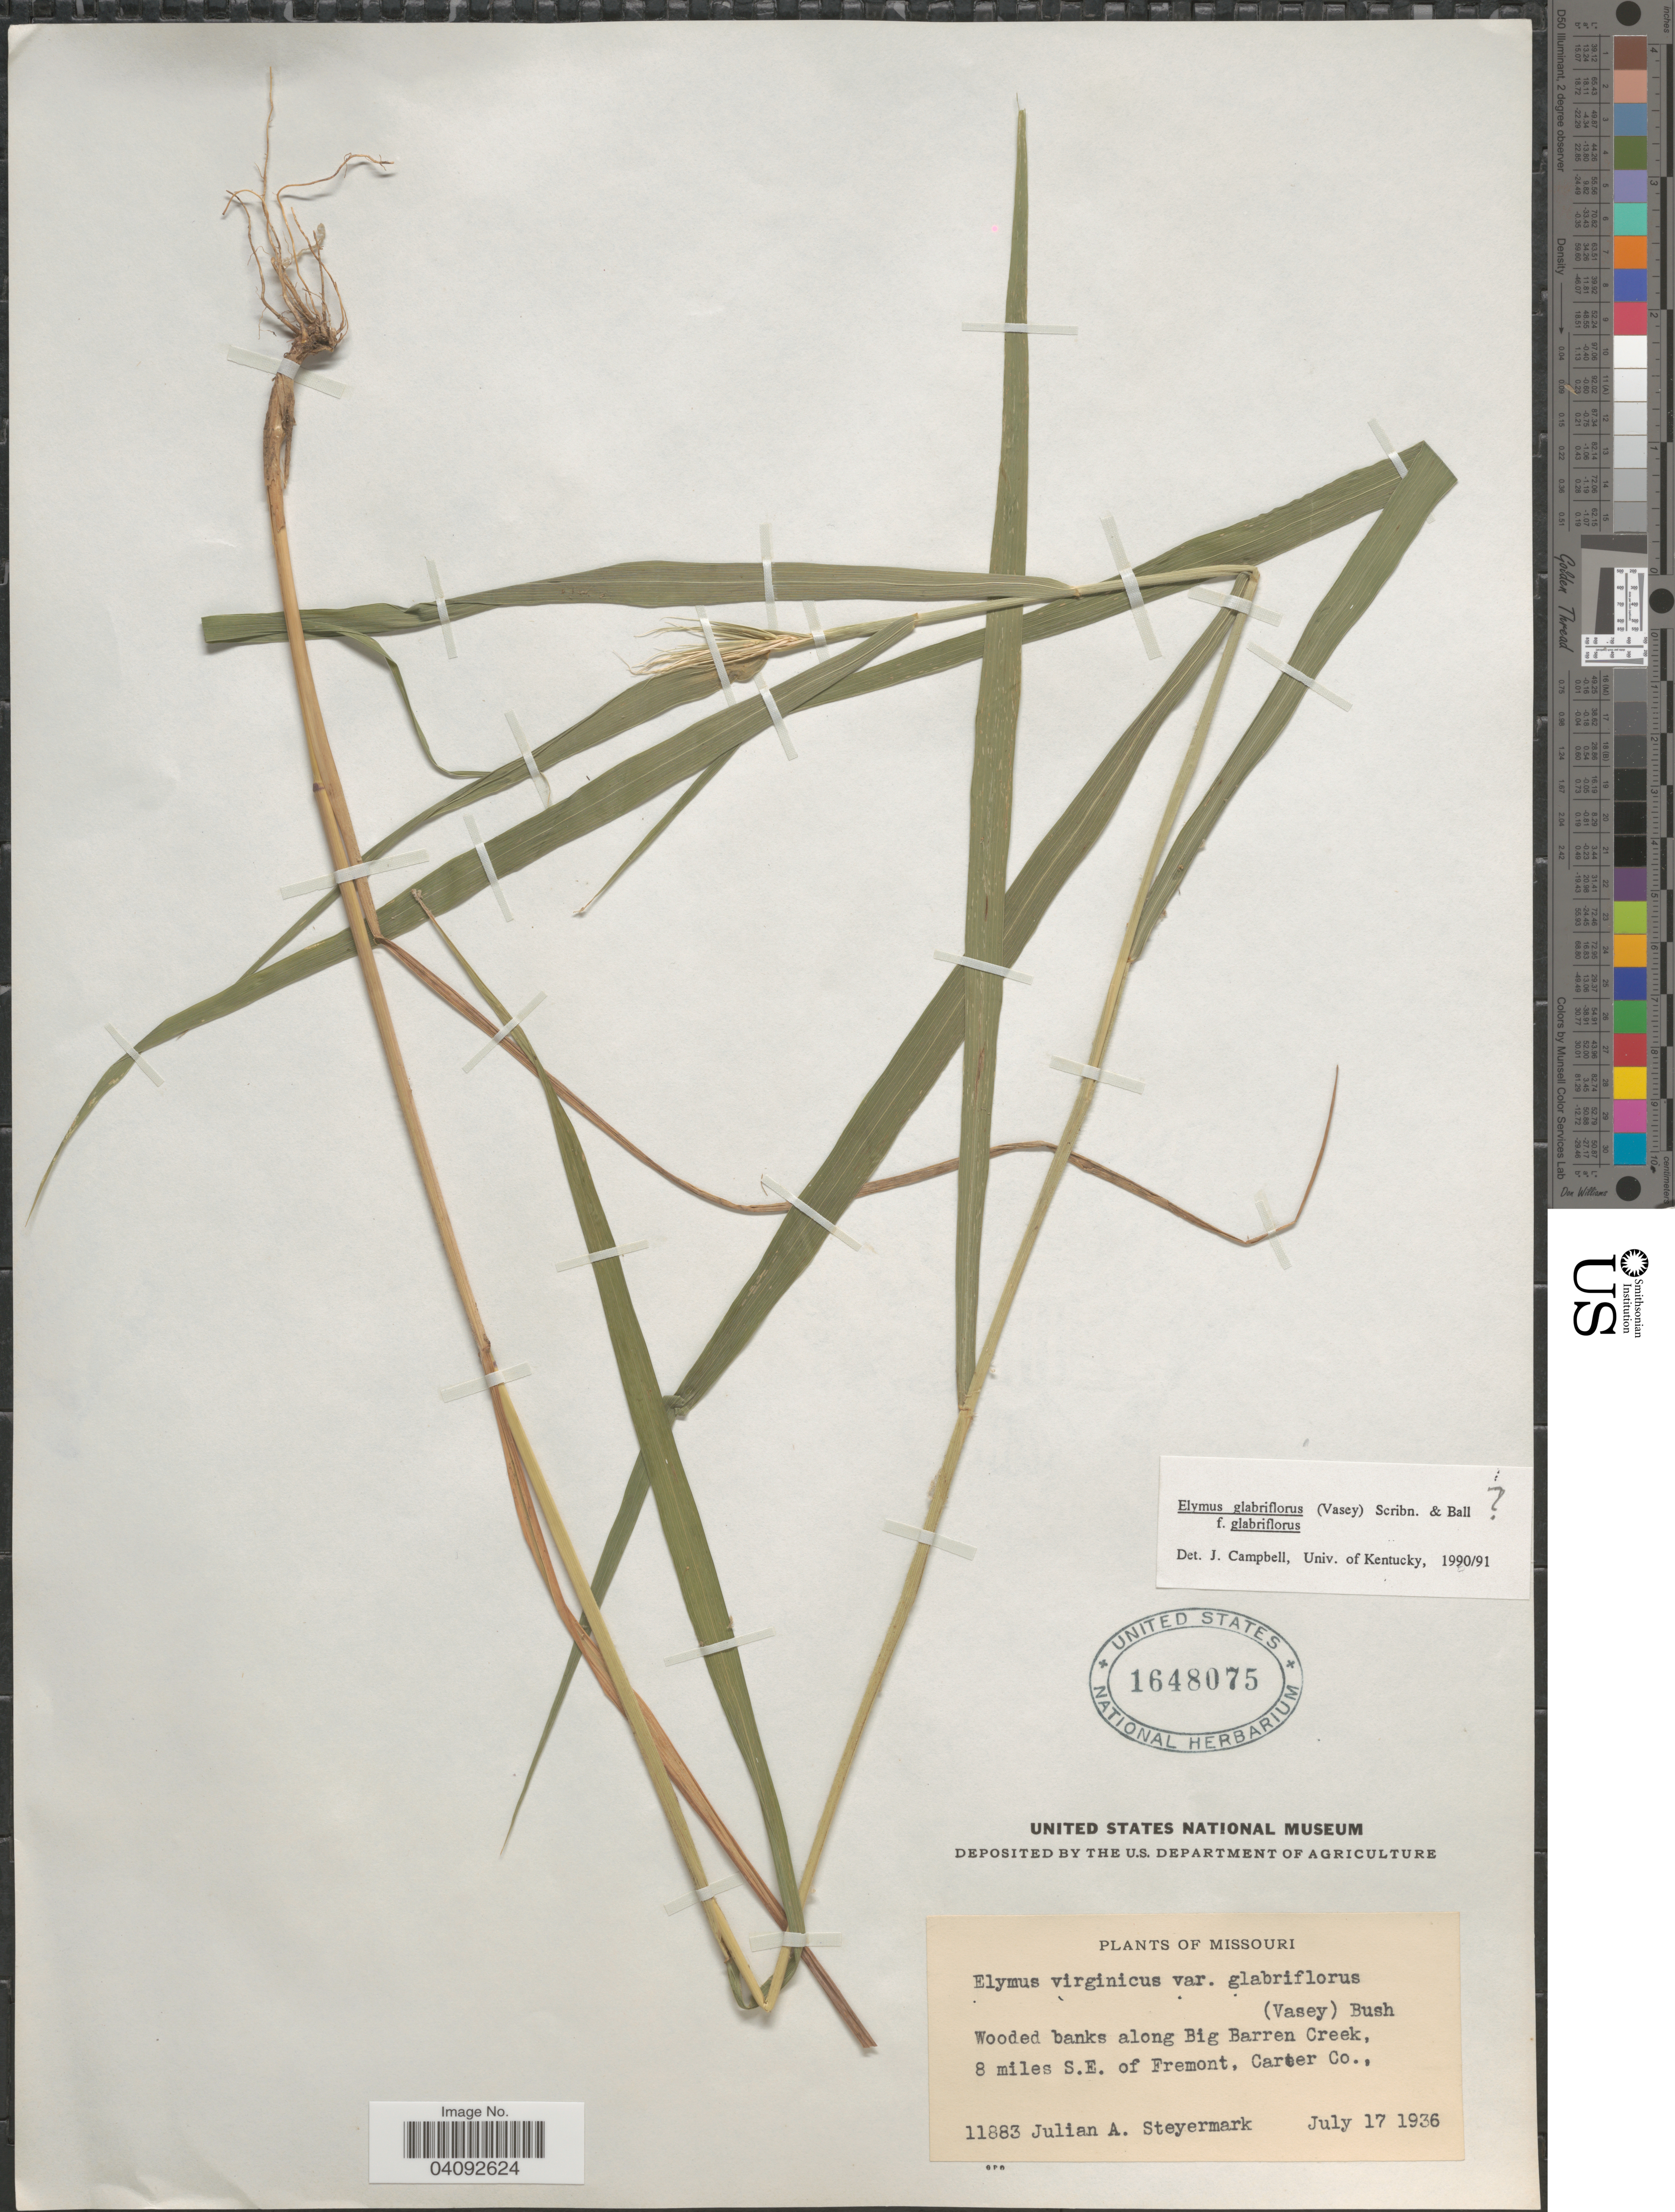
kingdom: Plantae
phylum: Tracheophyta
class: Liliopsida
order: Poales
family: Poaceae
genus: Elymus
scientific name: Elymus glabriflorus var. glabriflorus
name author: (Vasey ex L.H. Dewey) Scribn. & C.R. Ball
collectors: J. Steyermark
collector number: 11883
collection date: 1936-07-17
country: United States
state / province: Missouri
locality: Wooded banks along Big Barren Creek, 8 miles S.E. of Fremont, Carter Co.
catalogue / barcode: US 1648075